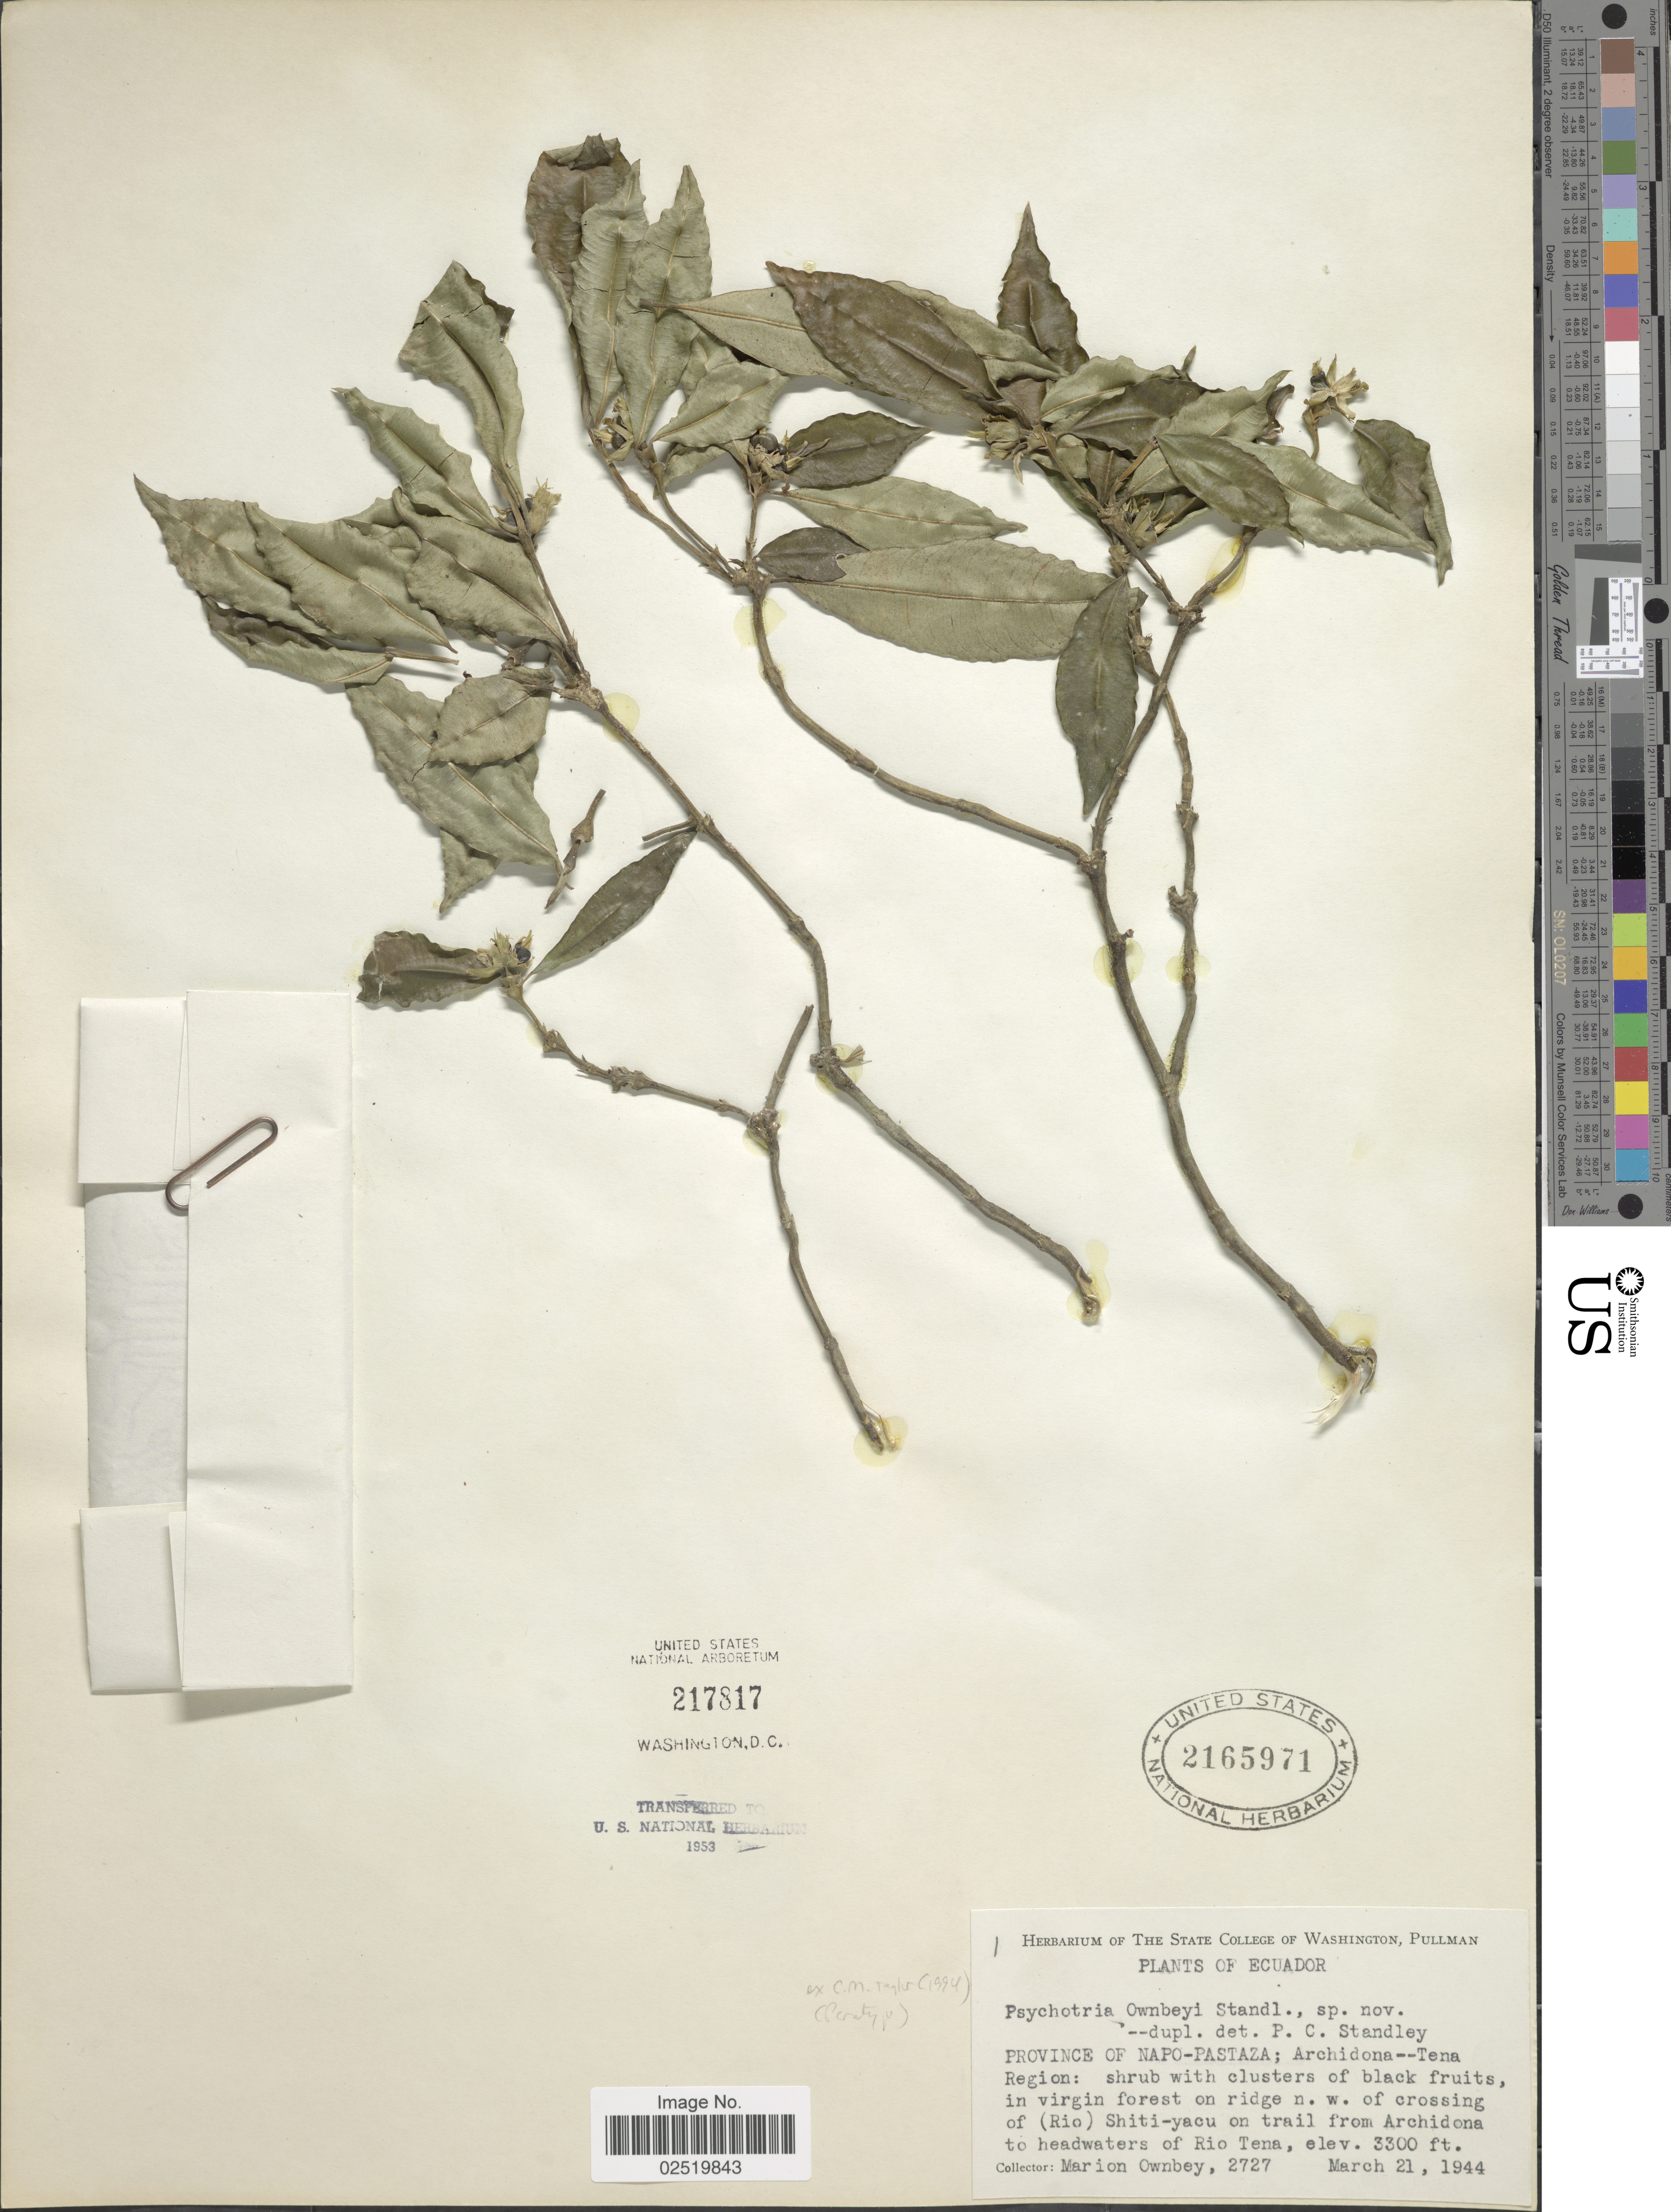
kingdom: Plantae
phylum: Tracheophyta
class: Magnoliopsida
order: Gentianales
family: Rubiaceae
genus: Psychotria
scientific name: Psychotria ownbeyi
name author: Standl. ex C.M. Taylor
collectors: F. M. Ownbey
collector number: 2727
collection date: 1944-03-21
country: Ecuador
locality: Province of Napo-Pastaza; Archidona--Tena Region, on ridge n.w. of crossinf of (Rio) Shiti-yacu on trail from Archidona to headwaters of Rio Tena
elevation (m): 1006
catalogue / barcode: US 2165971